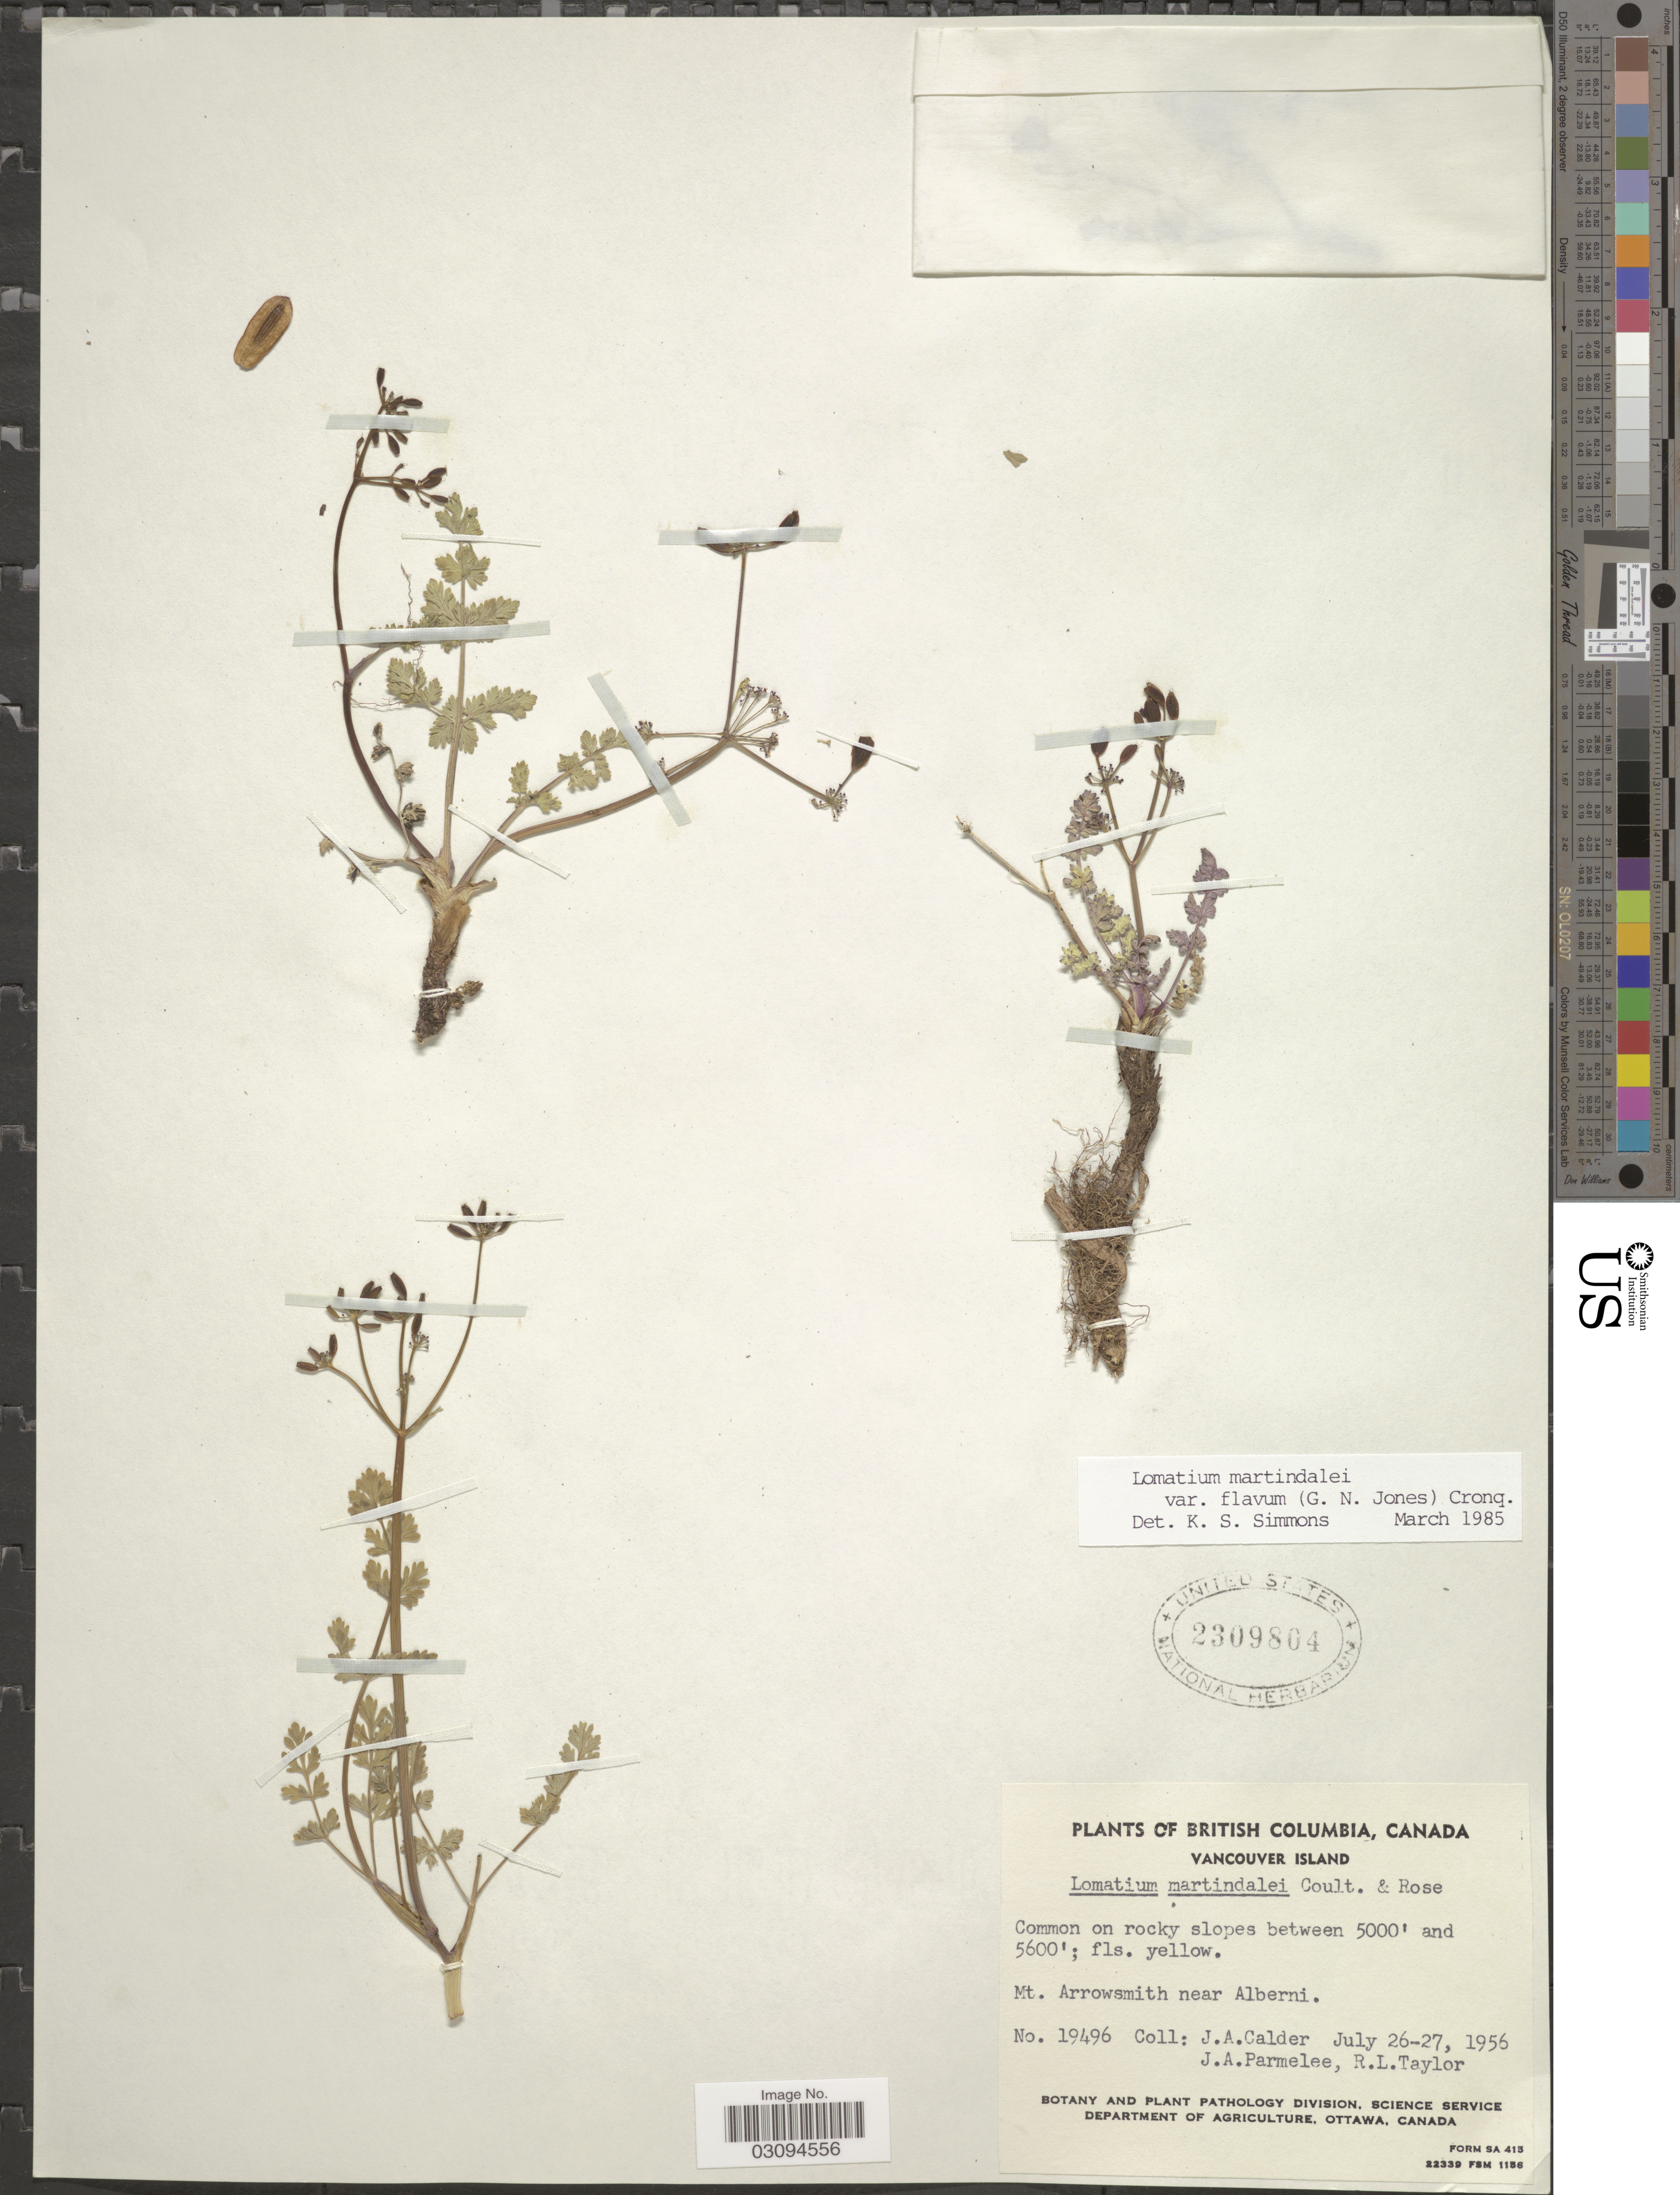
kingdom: Plantae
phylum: Tracheophyta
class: Magnoliopsida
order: Apiales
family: Apiaceae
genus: Lomatium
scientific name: Lomatium martindalei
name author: (J.M. Coult. & Rose) J.M. Coult. & Rose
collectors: J. A. Calder, J. A. Parmelee & R. Taylor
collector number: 19496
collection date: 1956-07-26/1956-07-27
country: Canada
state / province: British Columbia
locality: Vancouver Island. Mt. Arrowsmith near Alberni.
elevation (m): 1524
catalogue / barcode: US 2309804